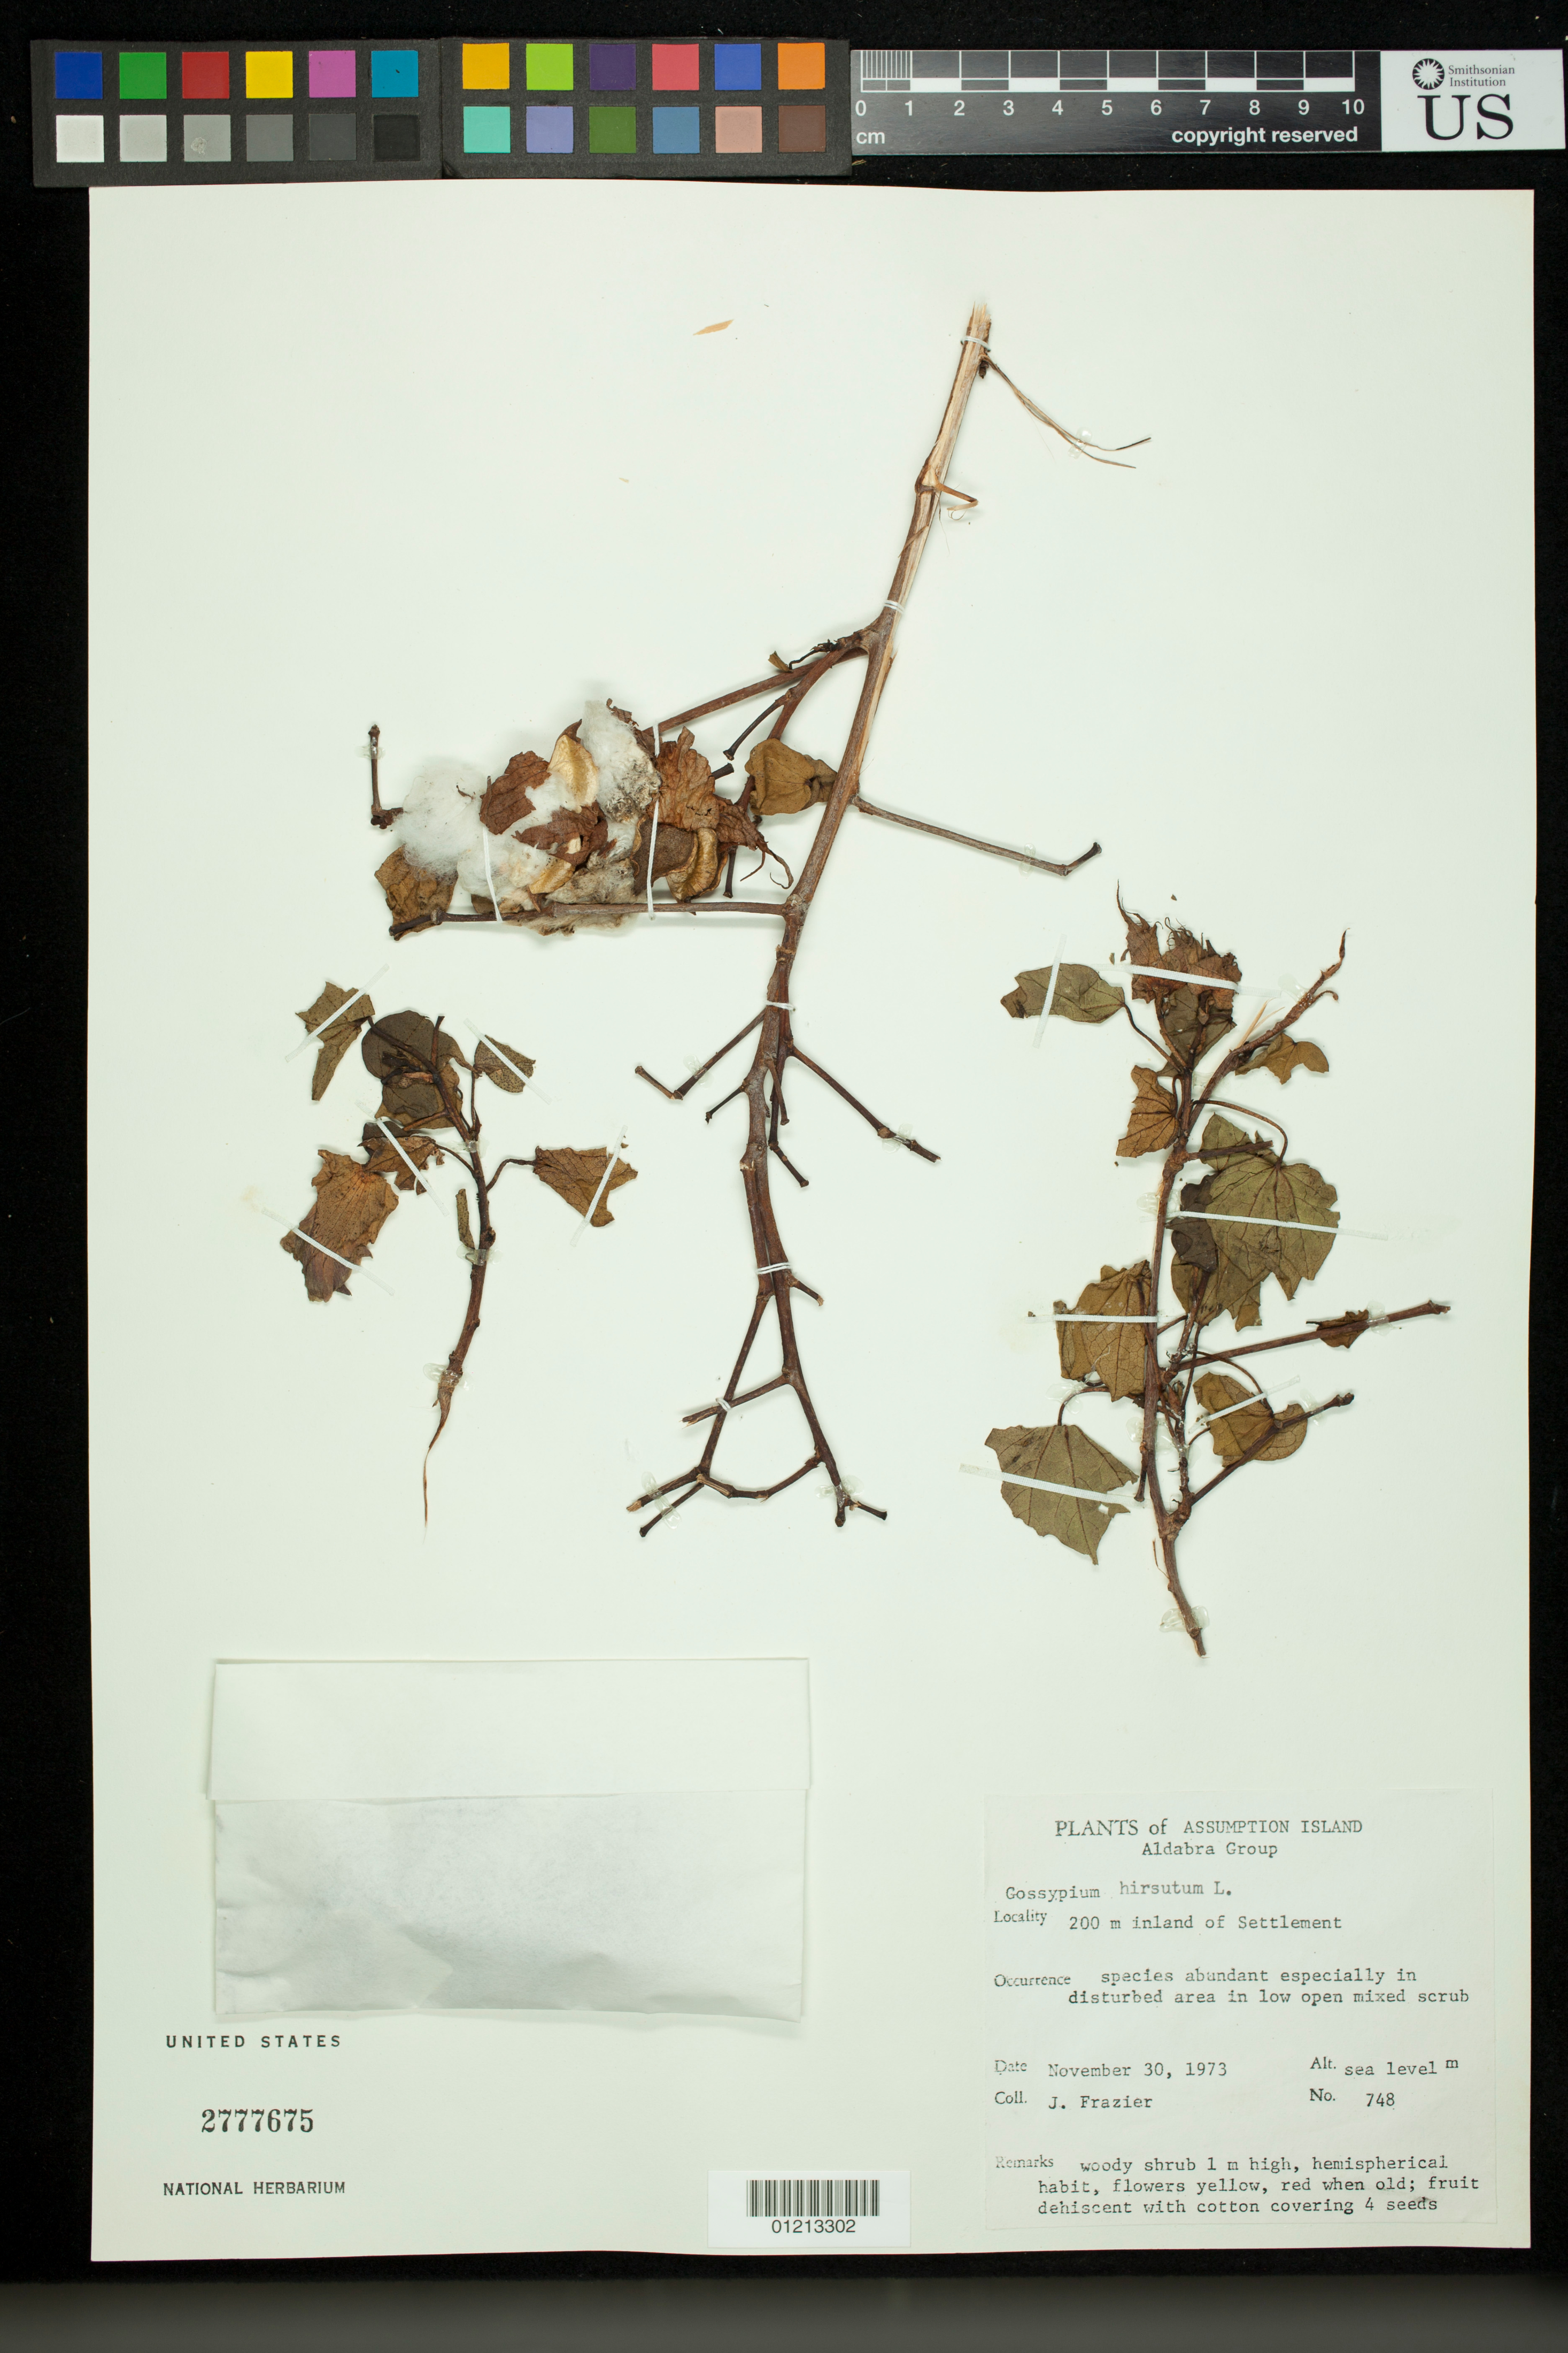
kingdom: Plantae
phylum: Tracheophyta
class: Magnoliopsida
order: Malvales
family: Malvaceae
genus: Gossypium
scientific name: Gossypium hirsutum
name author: L.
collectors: J. Frazier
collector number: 748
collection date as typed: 30 Nov 1973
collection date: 1973-11-30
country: Seychelles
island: Assumption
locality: Assumption Island. Aldabra Group.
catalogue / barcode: US 2777675